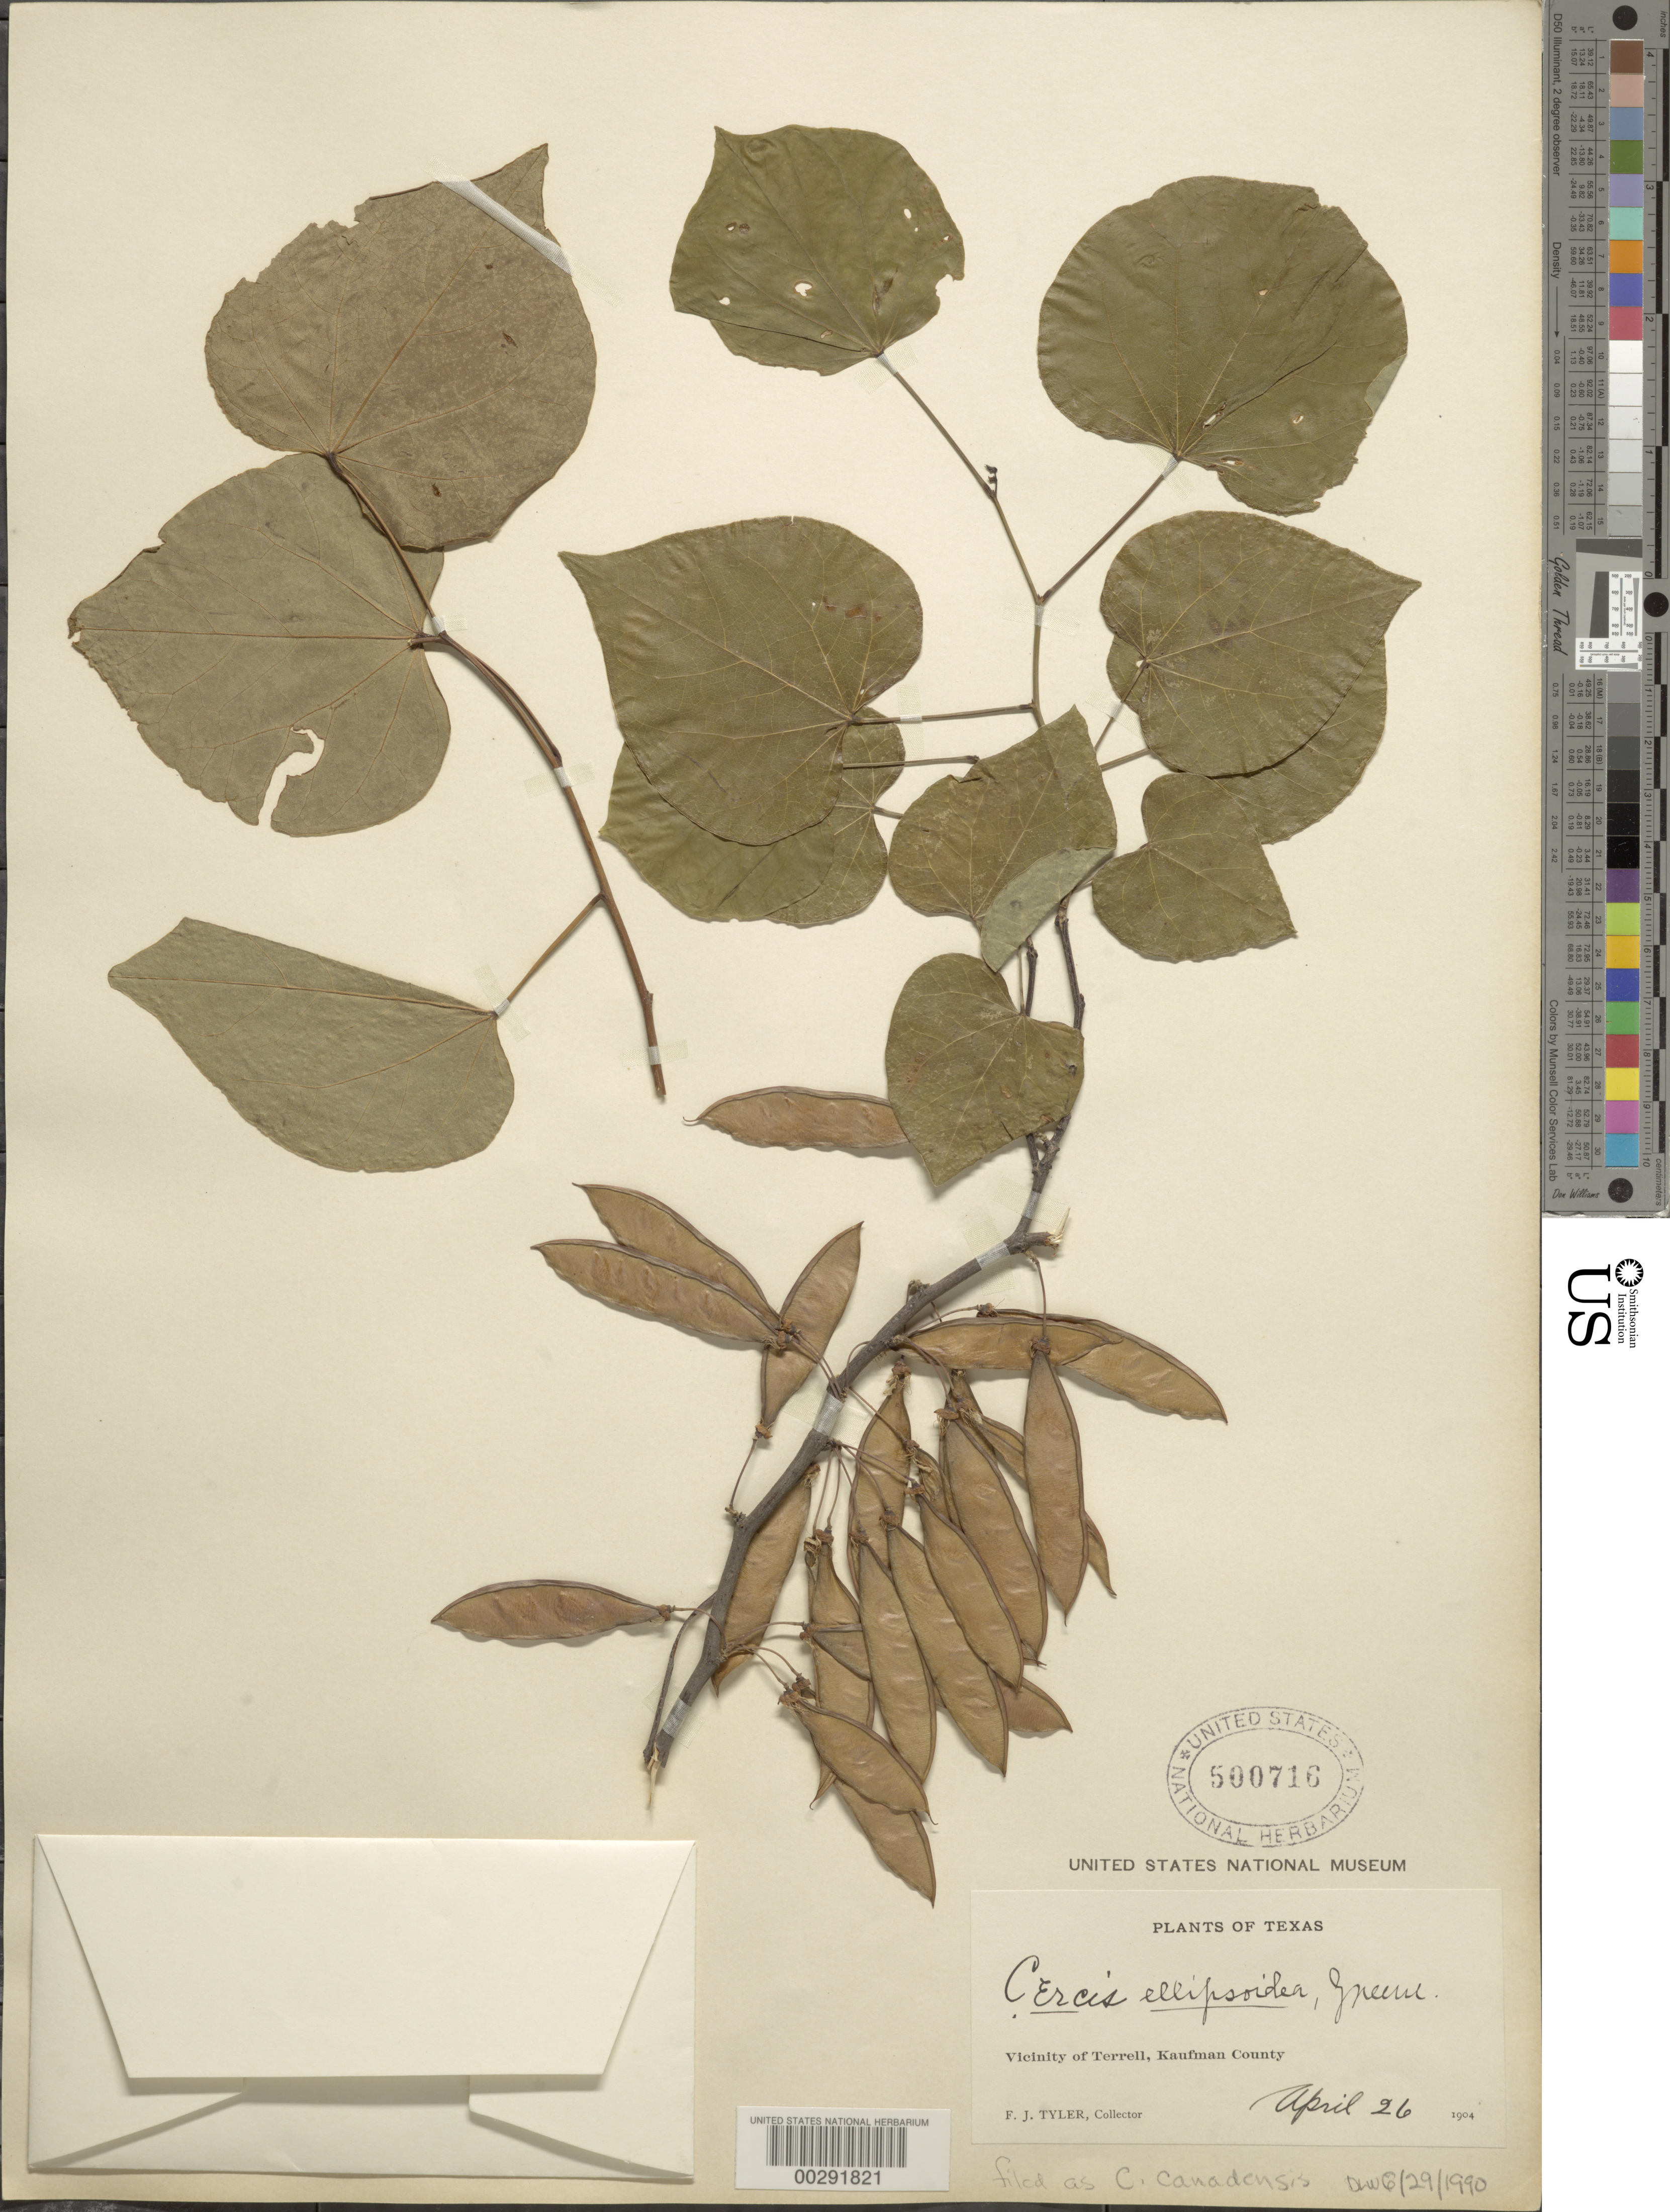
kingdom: Plantae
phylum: Tracheophyta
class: Magnoliopsida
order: Fabales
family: Fabaceae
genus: Cercis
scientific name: Cercis canadensis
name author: L.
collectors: F. Tyler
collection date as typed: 26 Apr 1904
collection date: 1904-04-26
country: United States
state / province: Texas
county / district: Kaufman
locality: Vicinity of terrell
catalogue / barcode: US 500716